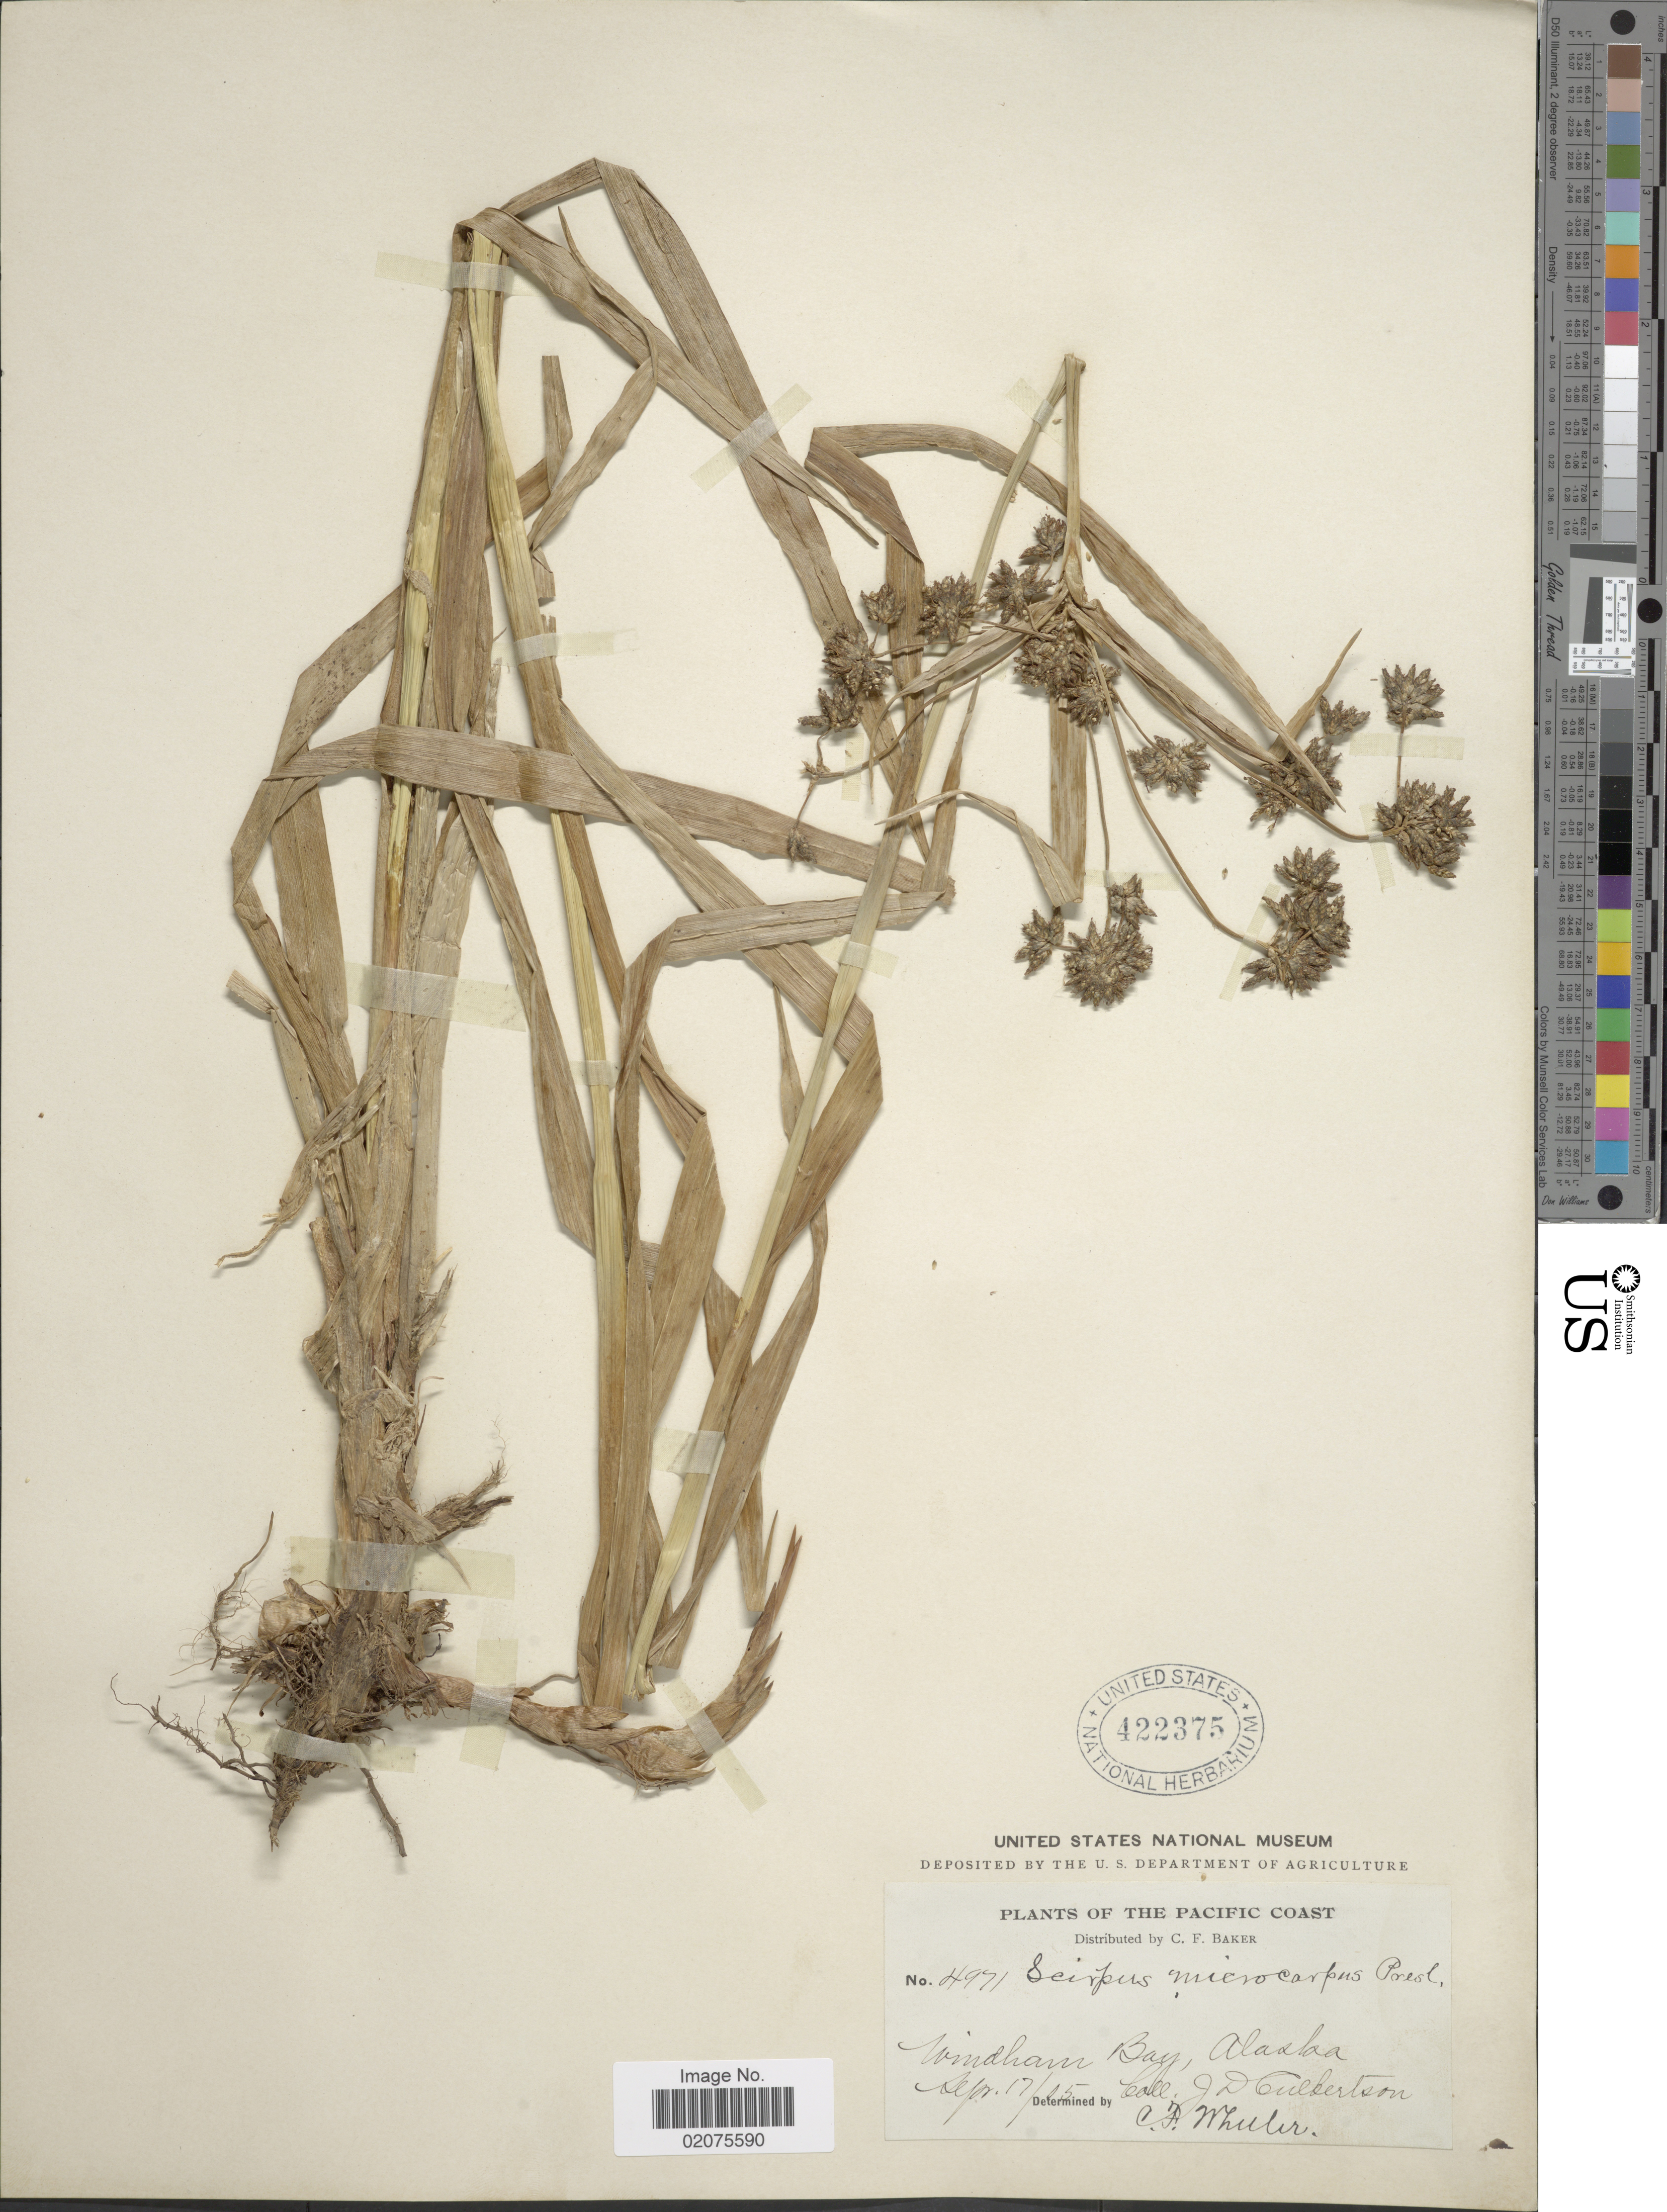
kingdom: Plantae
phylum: Tracheophyta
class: Liliopsida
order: Poales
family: Cyperaceae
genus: Scirpus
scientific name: Scirpus microcarpus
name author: J. Presl & C. Presl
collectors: J. Culbertson & C. Wheeler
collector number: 4971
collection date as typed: Transcribed d/m/y: 17/9/5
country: United States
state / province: Alaska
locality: The Pacific Coast. Windham Bay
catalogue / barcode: US 422375